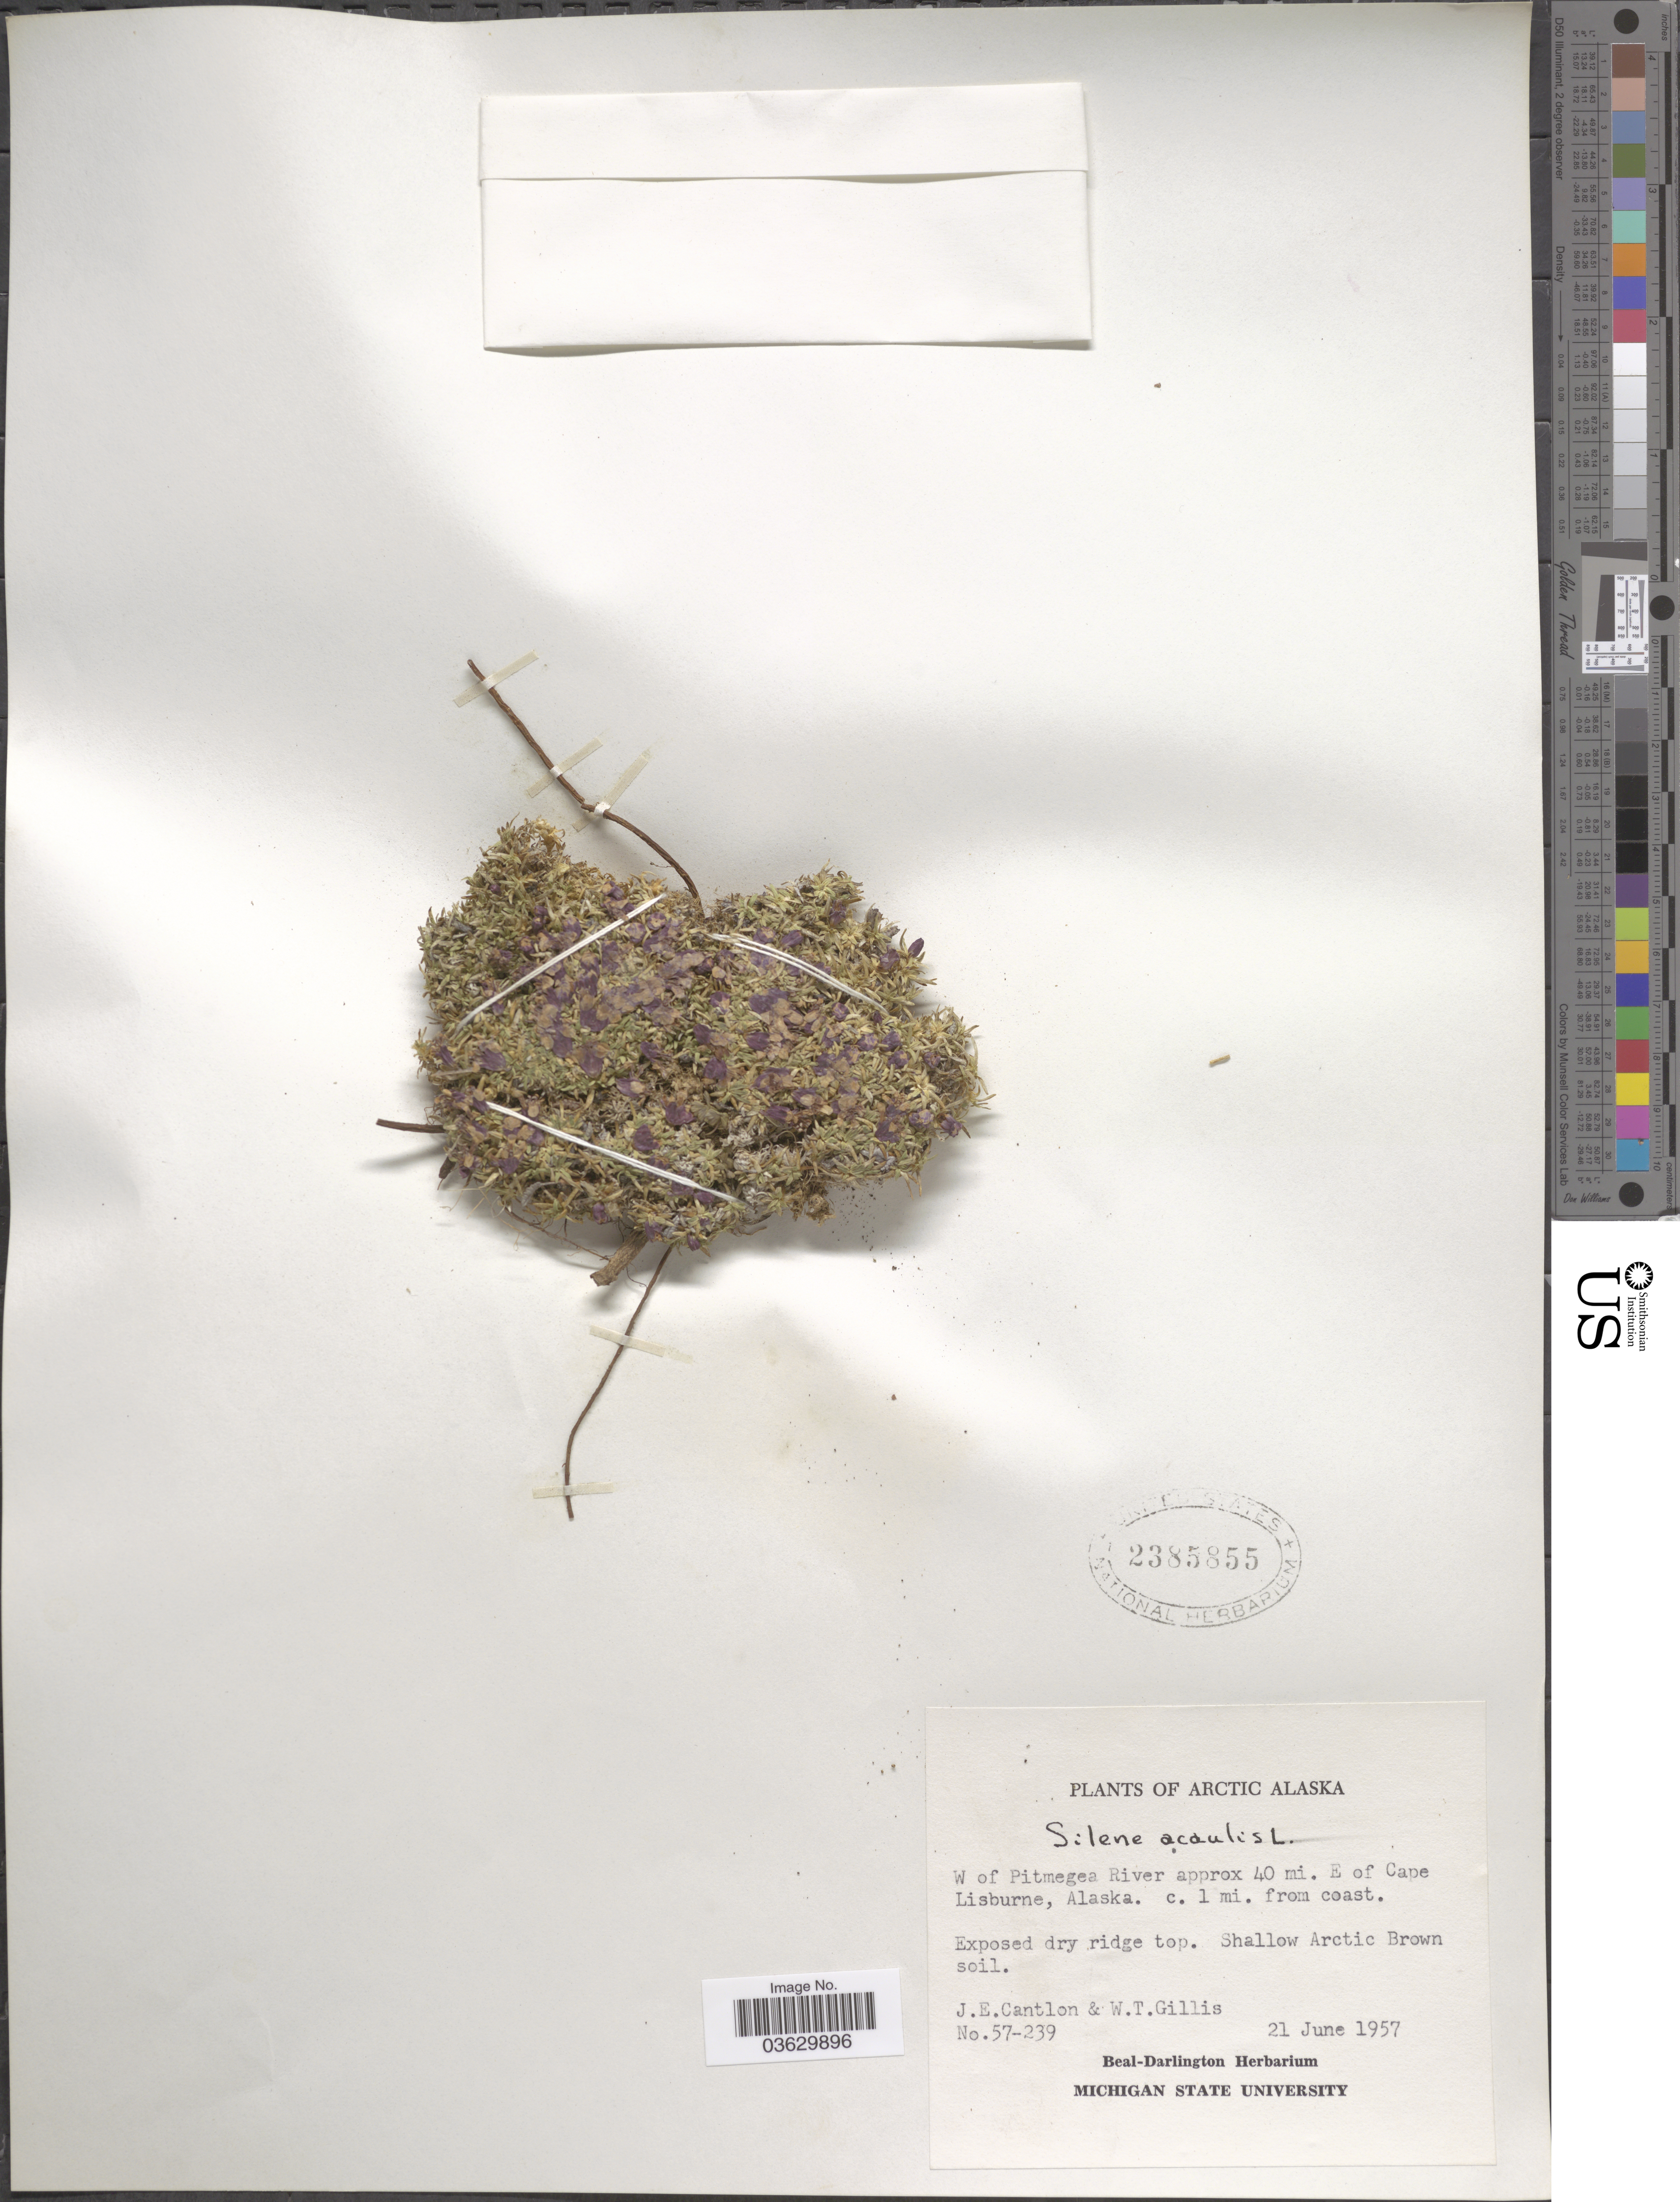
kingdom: Plantae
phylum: Tracheophyta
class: Magnoliopsida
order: Caryophyllales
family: Caryophyllaceae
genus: Silene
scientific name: Silene acaulis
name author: (L.) Jacq.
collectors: J. Cantlon & W. T. Gillis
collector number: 57-239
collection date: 1957-06-21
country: United States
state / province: Alaska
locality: Arctic Alaska. W of Pitmegea River approx. 40 mi. E of Cape Lisburne. c. 1 mi. from coast.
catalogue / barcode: US 2385855